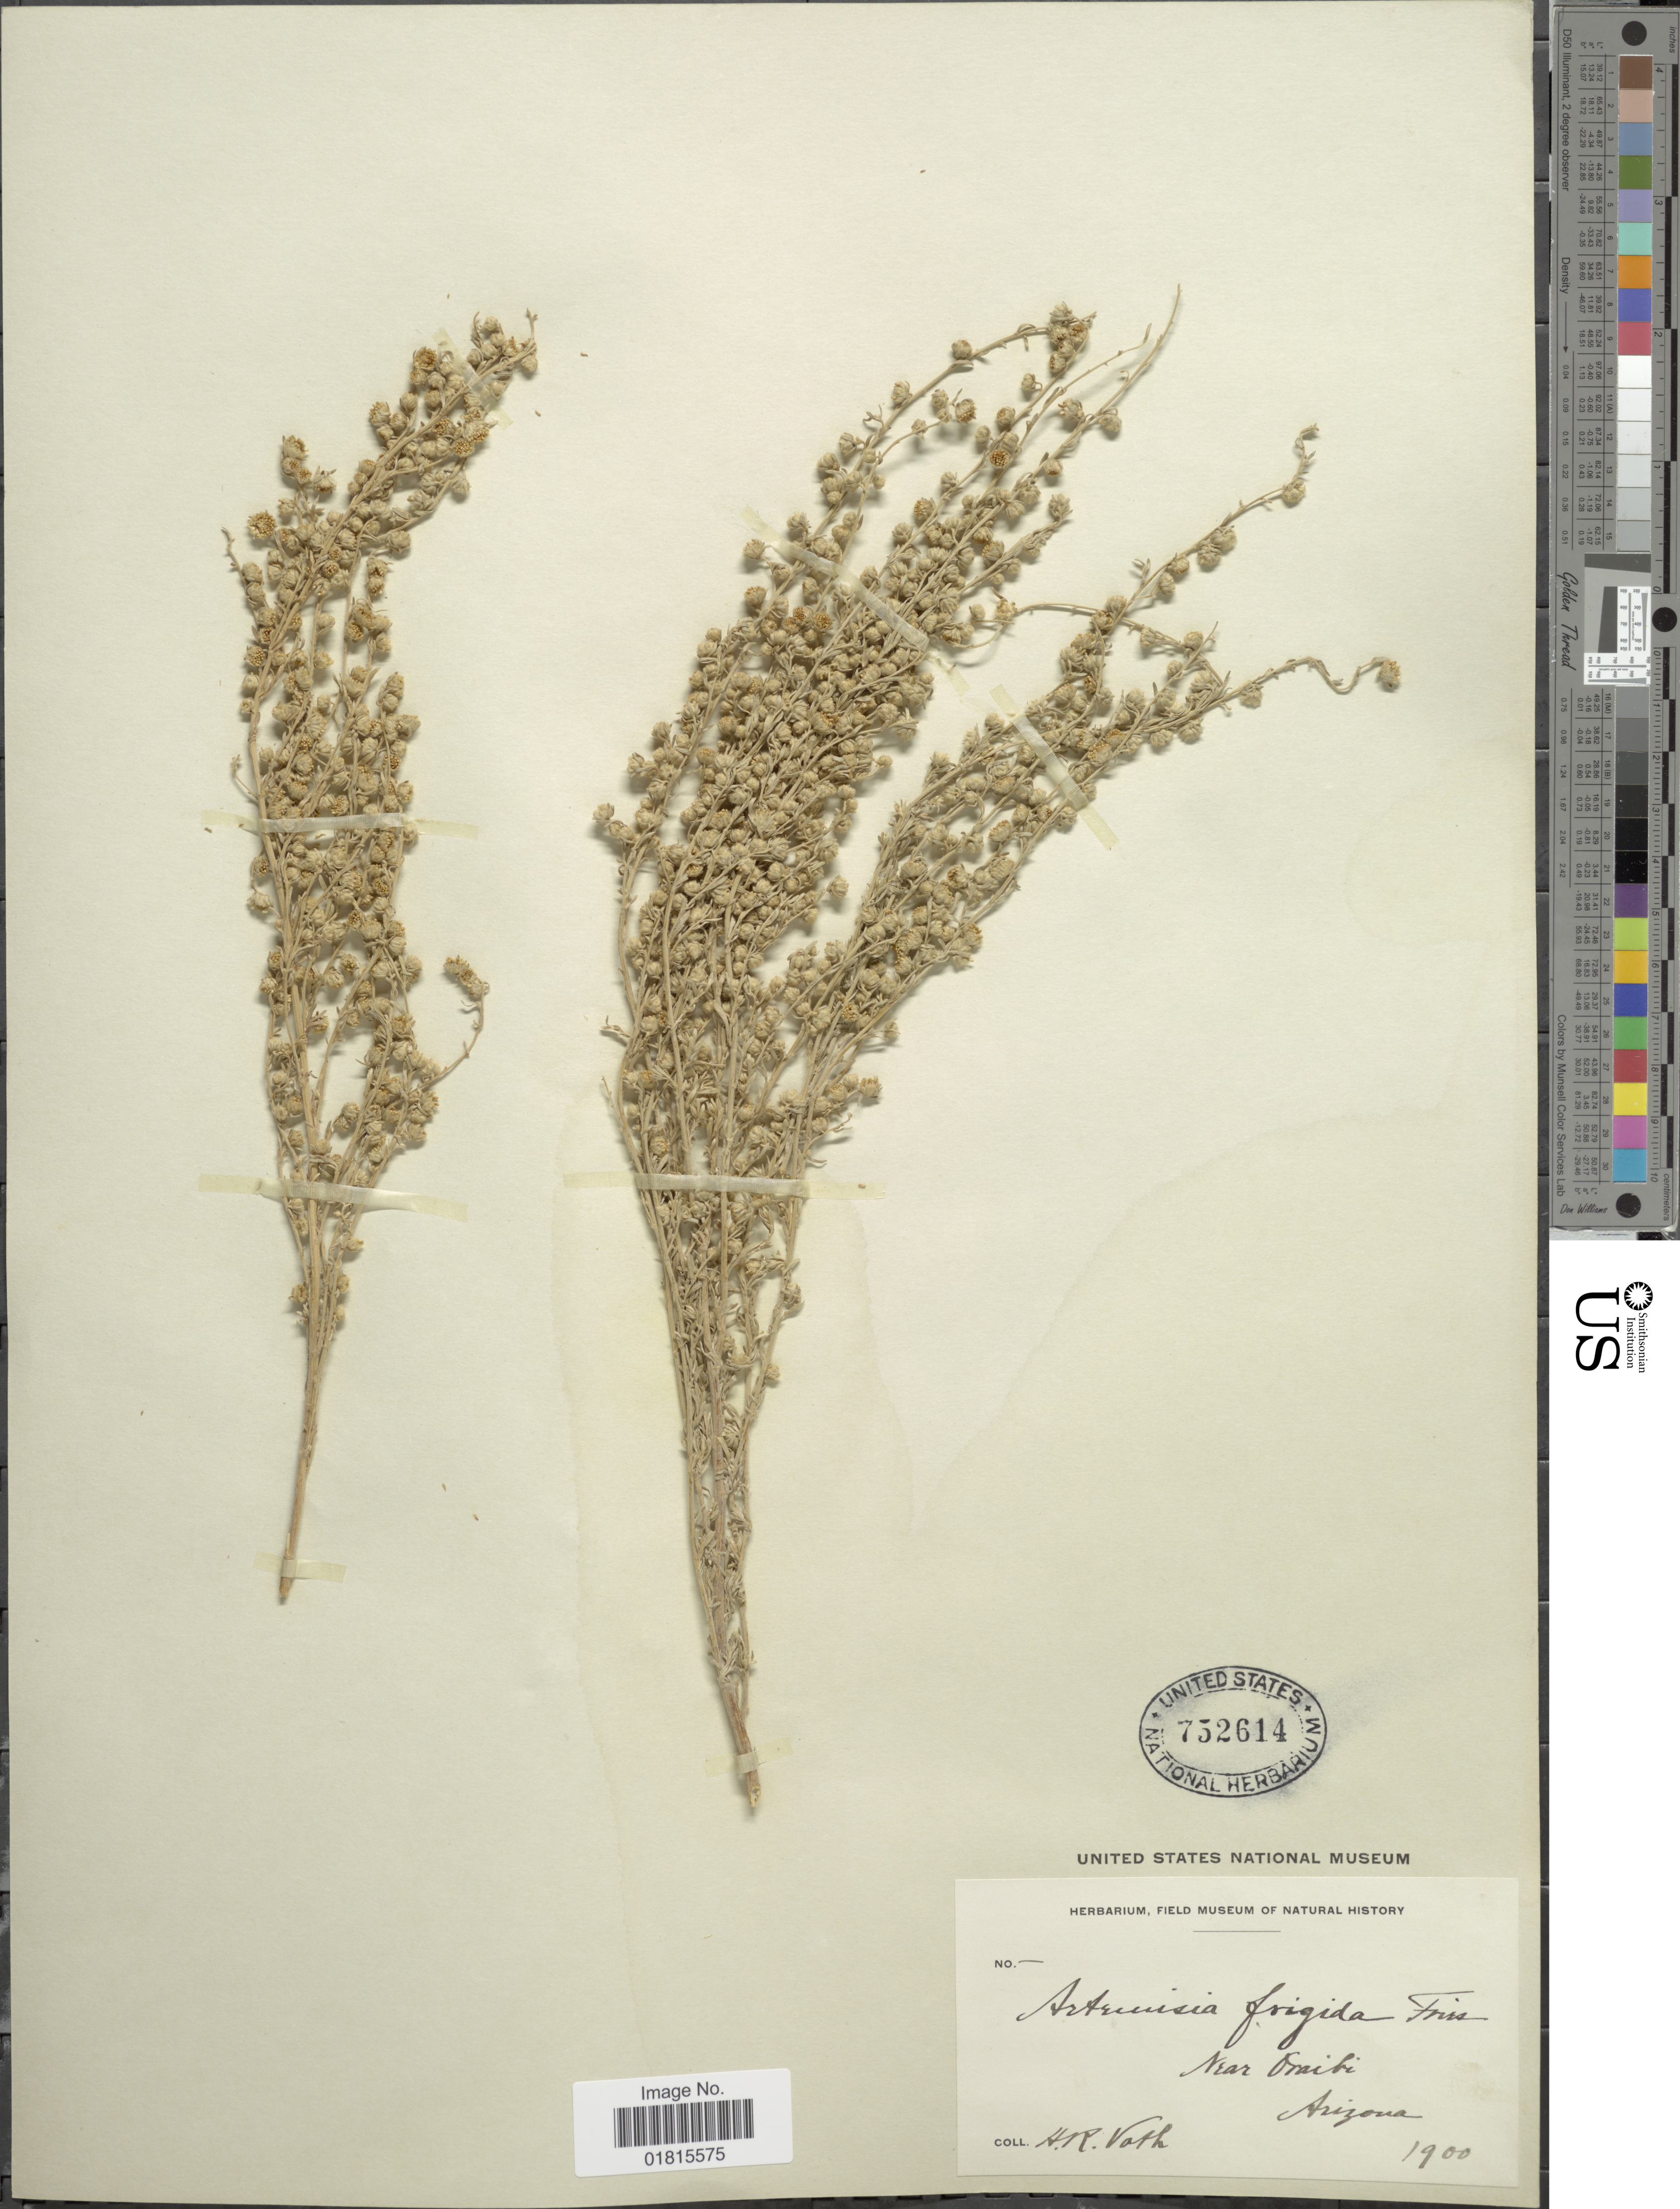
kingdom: Plantae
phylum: Tracheophyta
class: Magnoliopsida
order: Asterales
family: Asteraceae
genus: Artemisia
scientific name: Artemisia frigida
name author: Willd.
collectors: H. Voth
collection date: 1900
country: United States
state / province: Arizona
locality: Near Oraibi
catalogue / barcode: US 752614